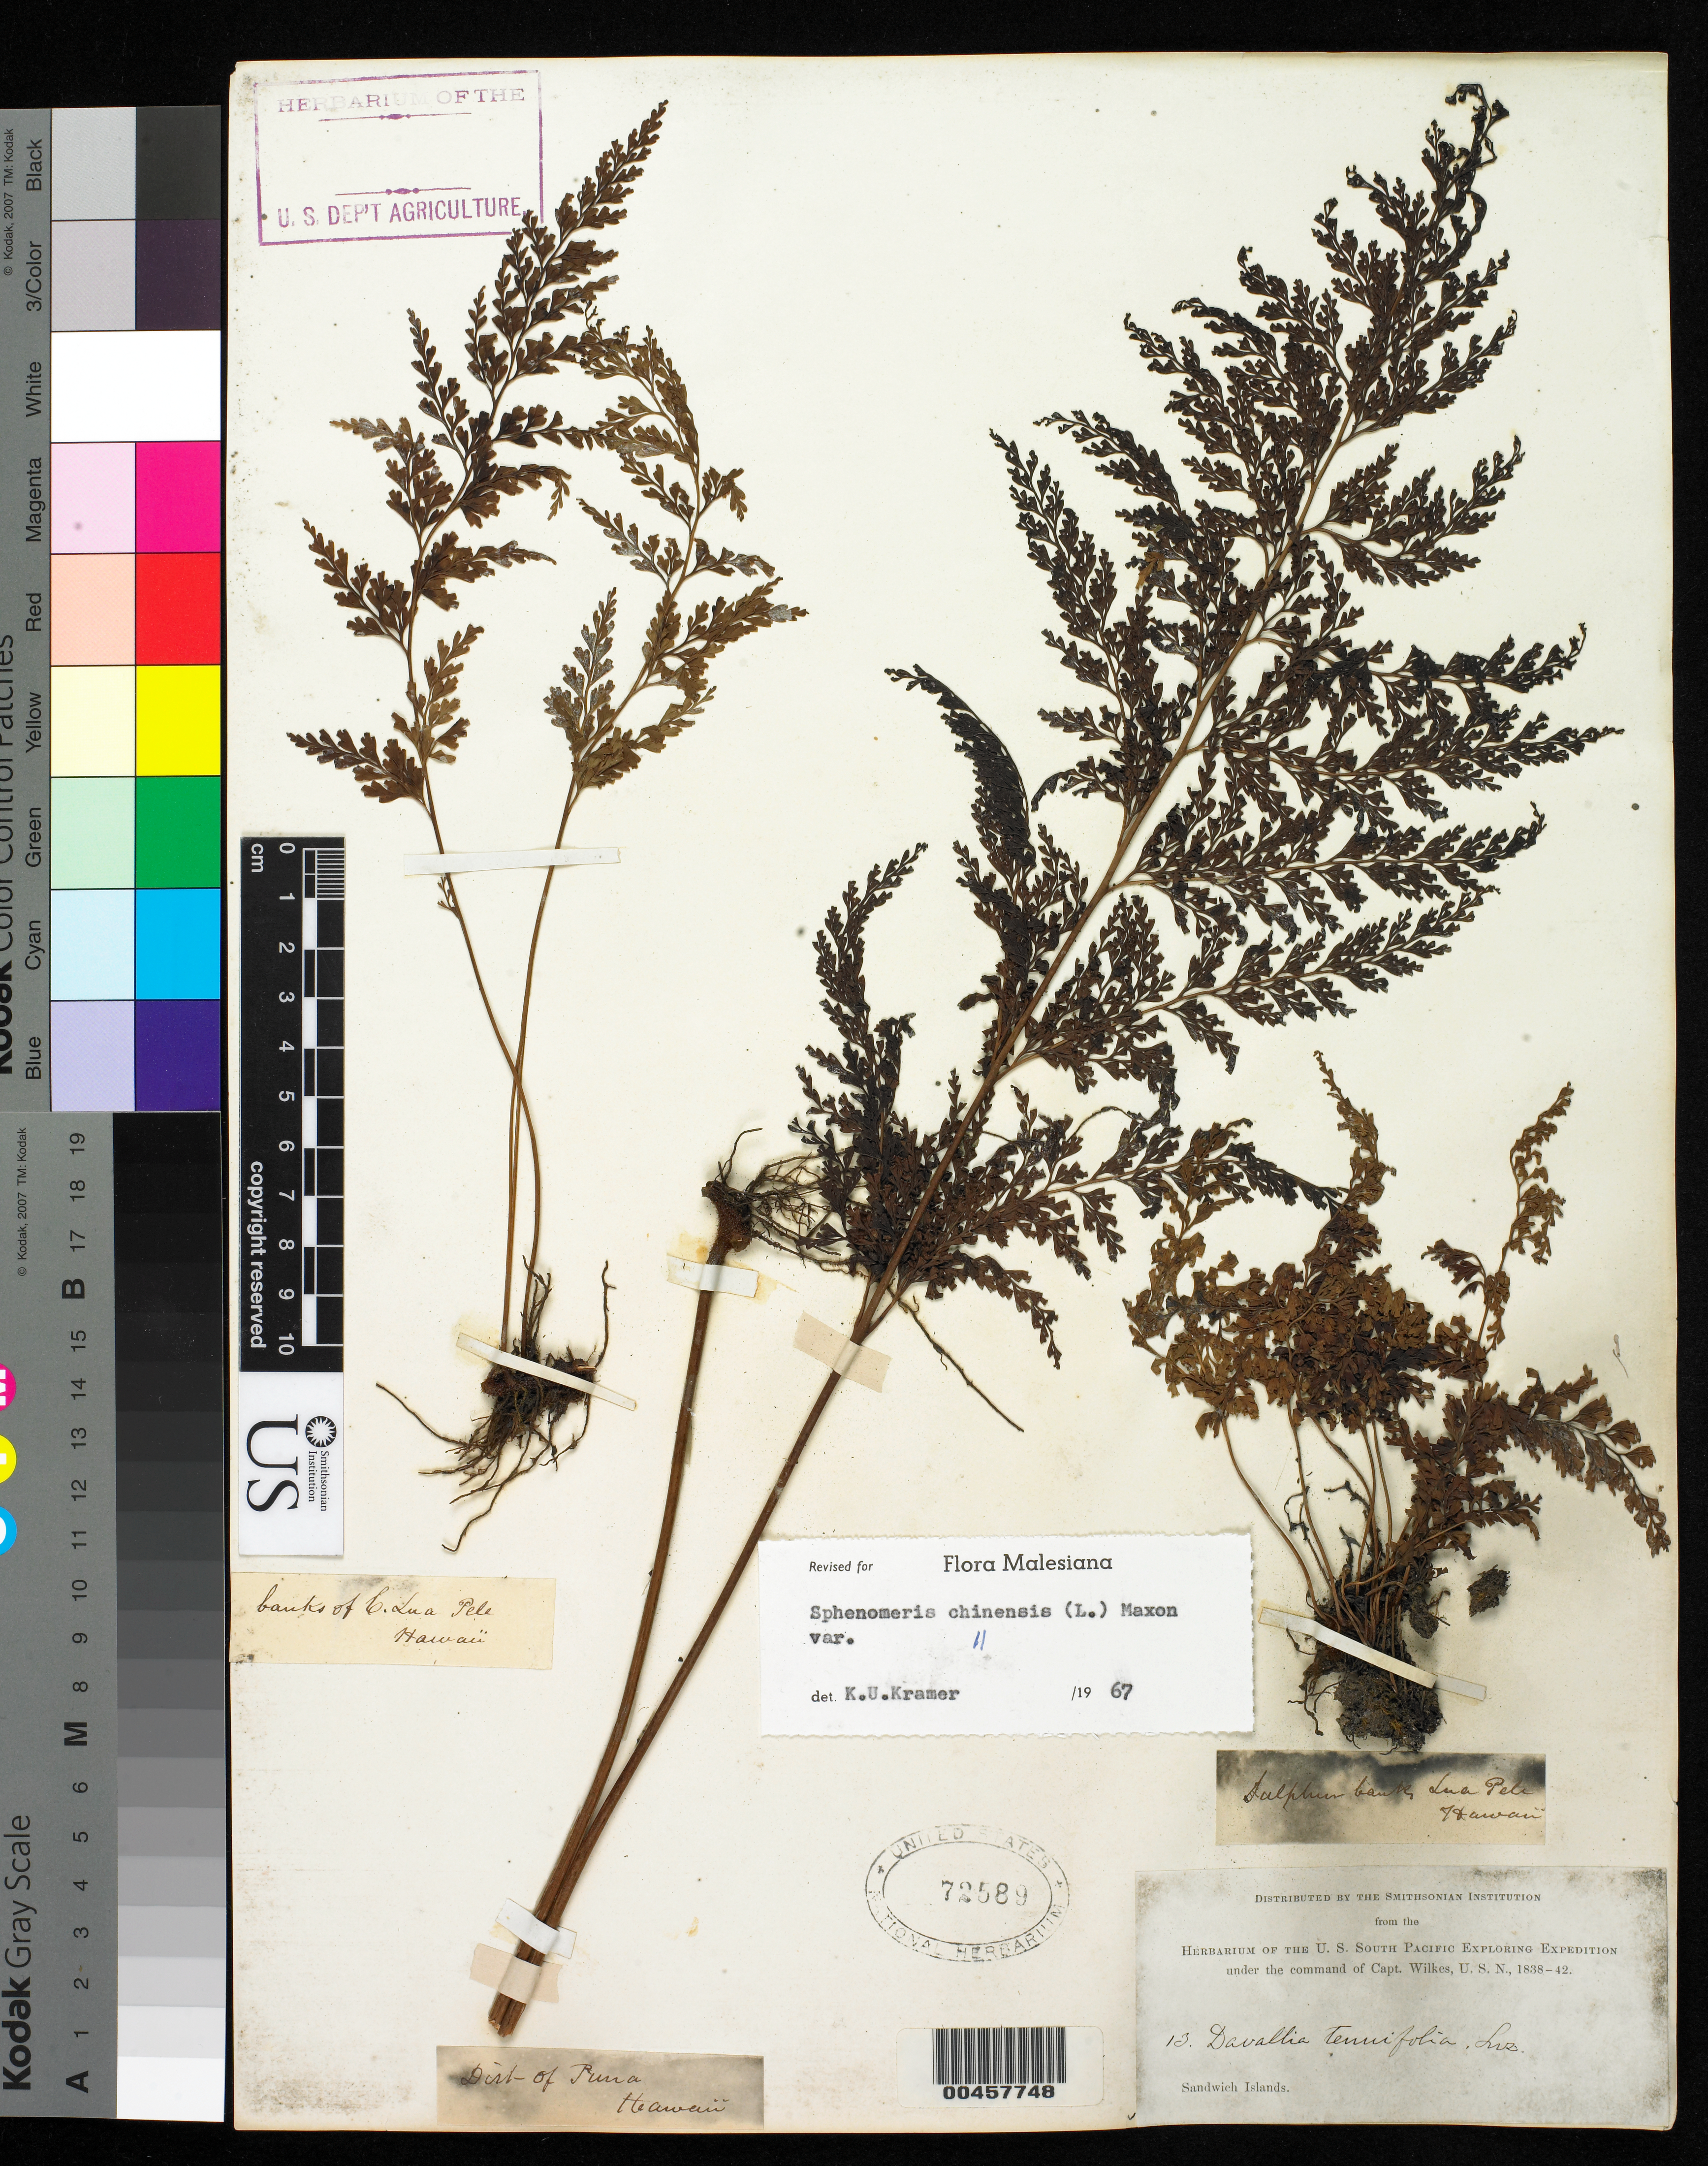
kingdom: Plantae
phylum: Tracheophyta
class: Polypodiopsida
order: Polypodiales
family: Lindsaeaceae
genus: Sphenomeris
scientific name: Sphenomeris chinensis var. chinensis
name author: (L.) Maxon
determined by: Kramer, K. U.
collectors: Wilkes Explor. Exped.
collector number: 12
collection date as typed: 1838 to -- --- 1842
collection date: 1838/1842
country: United States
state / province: Hawaii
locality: Sandwich Islands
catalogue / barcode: US 72589